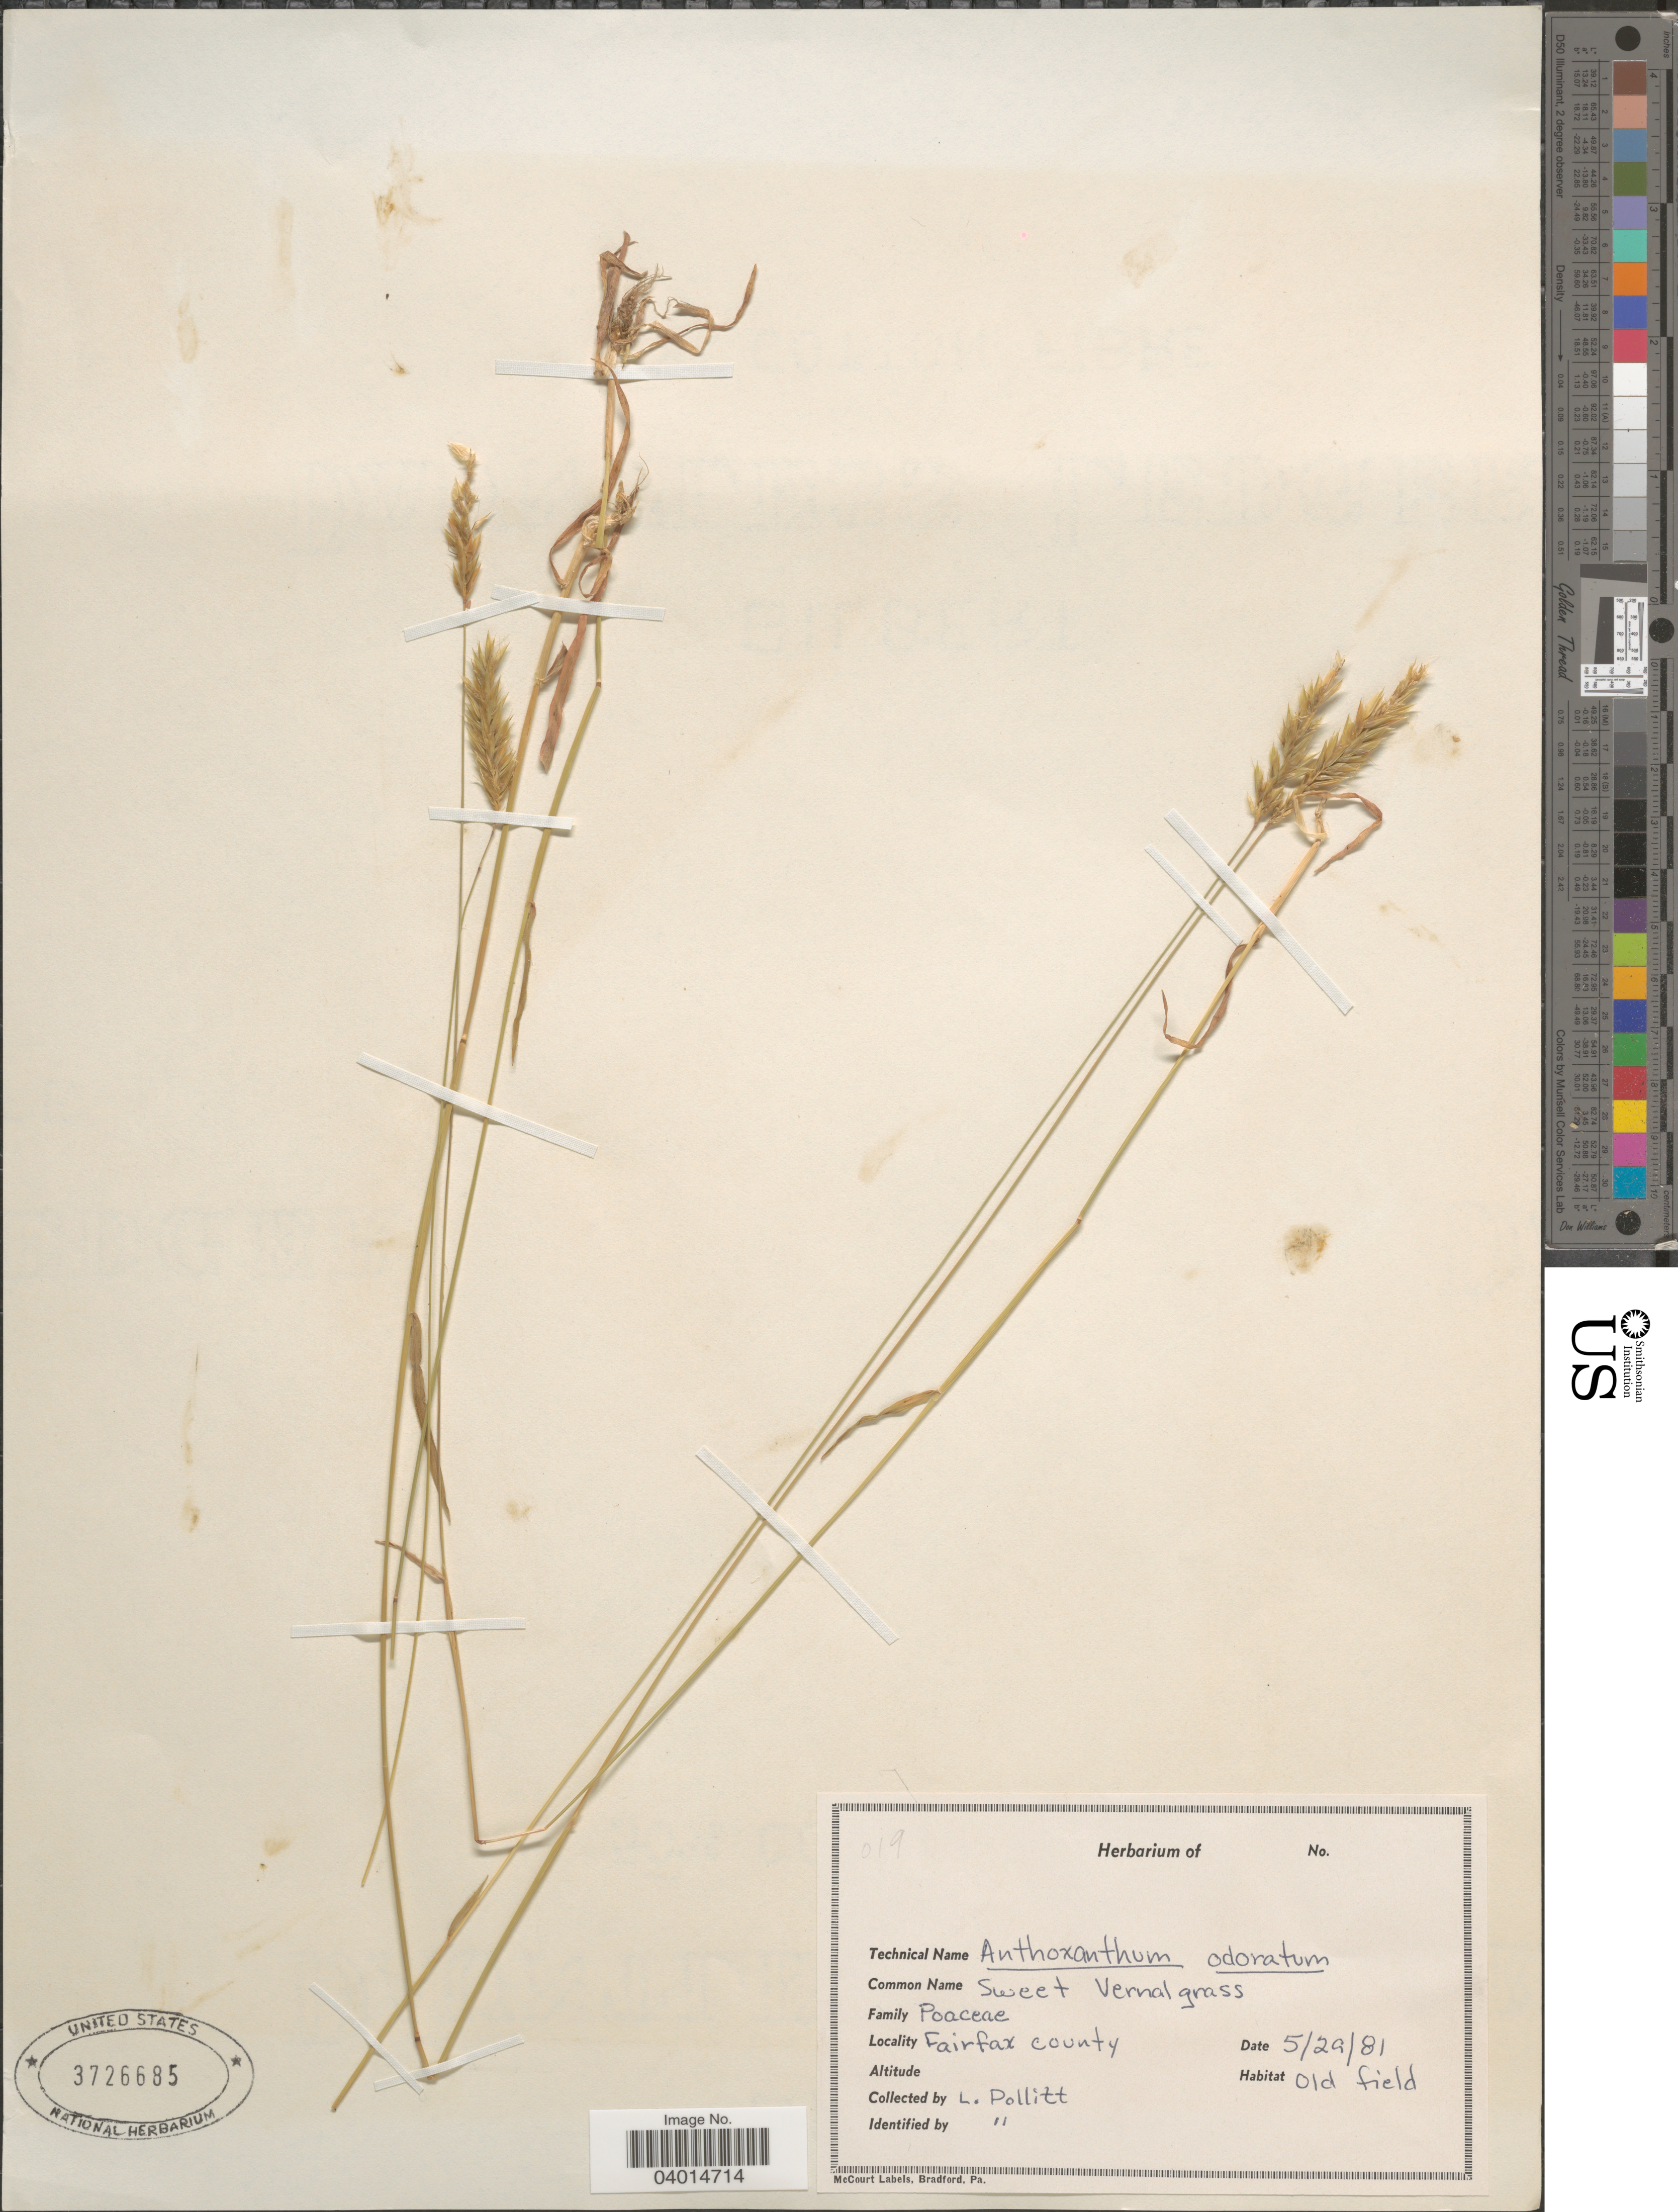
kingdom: Plantae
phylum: Tracheophyta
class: Liliopsida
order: Poales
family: Poaceae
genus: Anthoxanthum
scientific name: Anthoxanthum odoratum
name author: L.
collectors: L. Pollitt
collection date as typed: Transcribed d/m/y: 29/5/81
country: United States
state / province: Pennsylvania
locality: Fairfax county.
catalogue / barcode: US 3726685